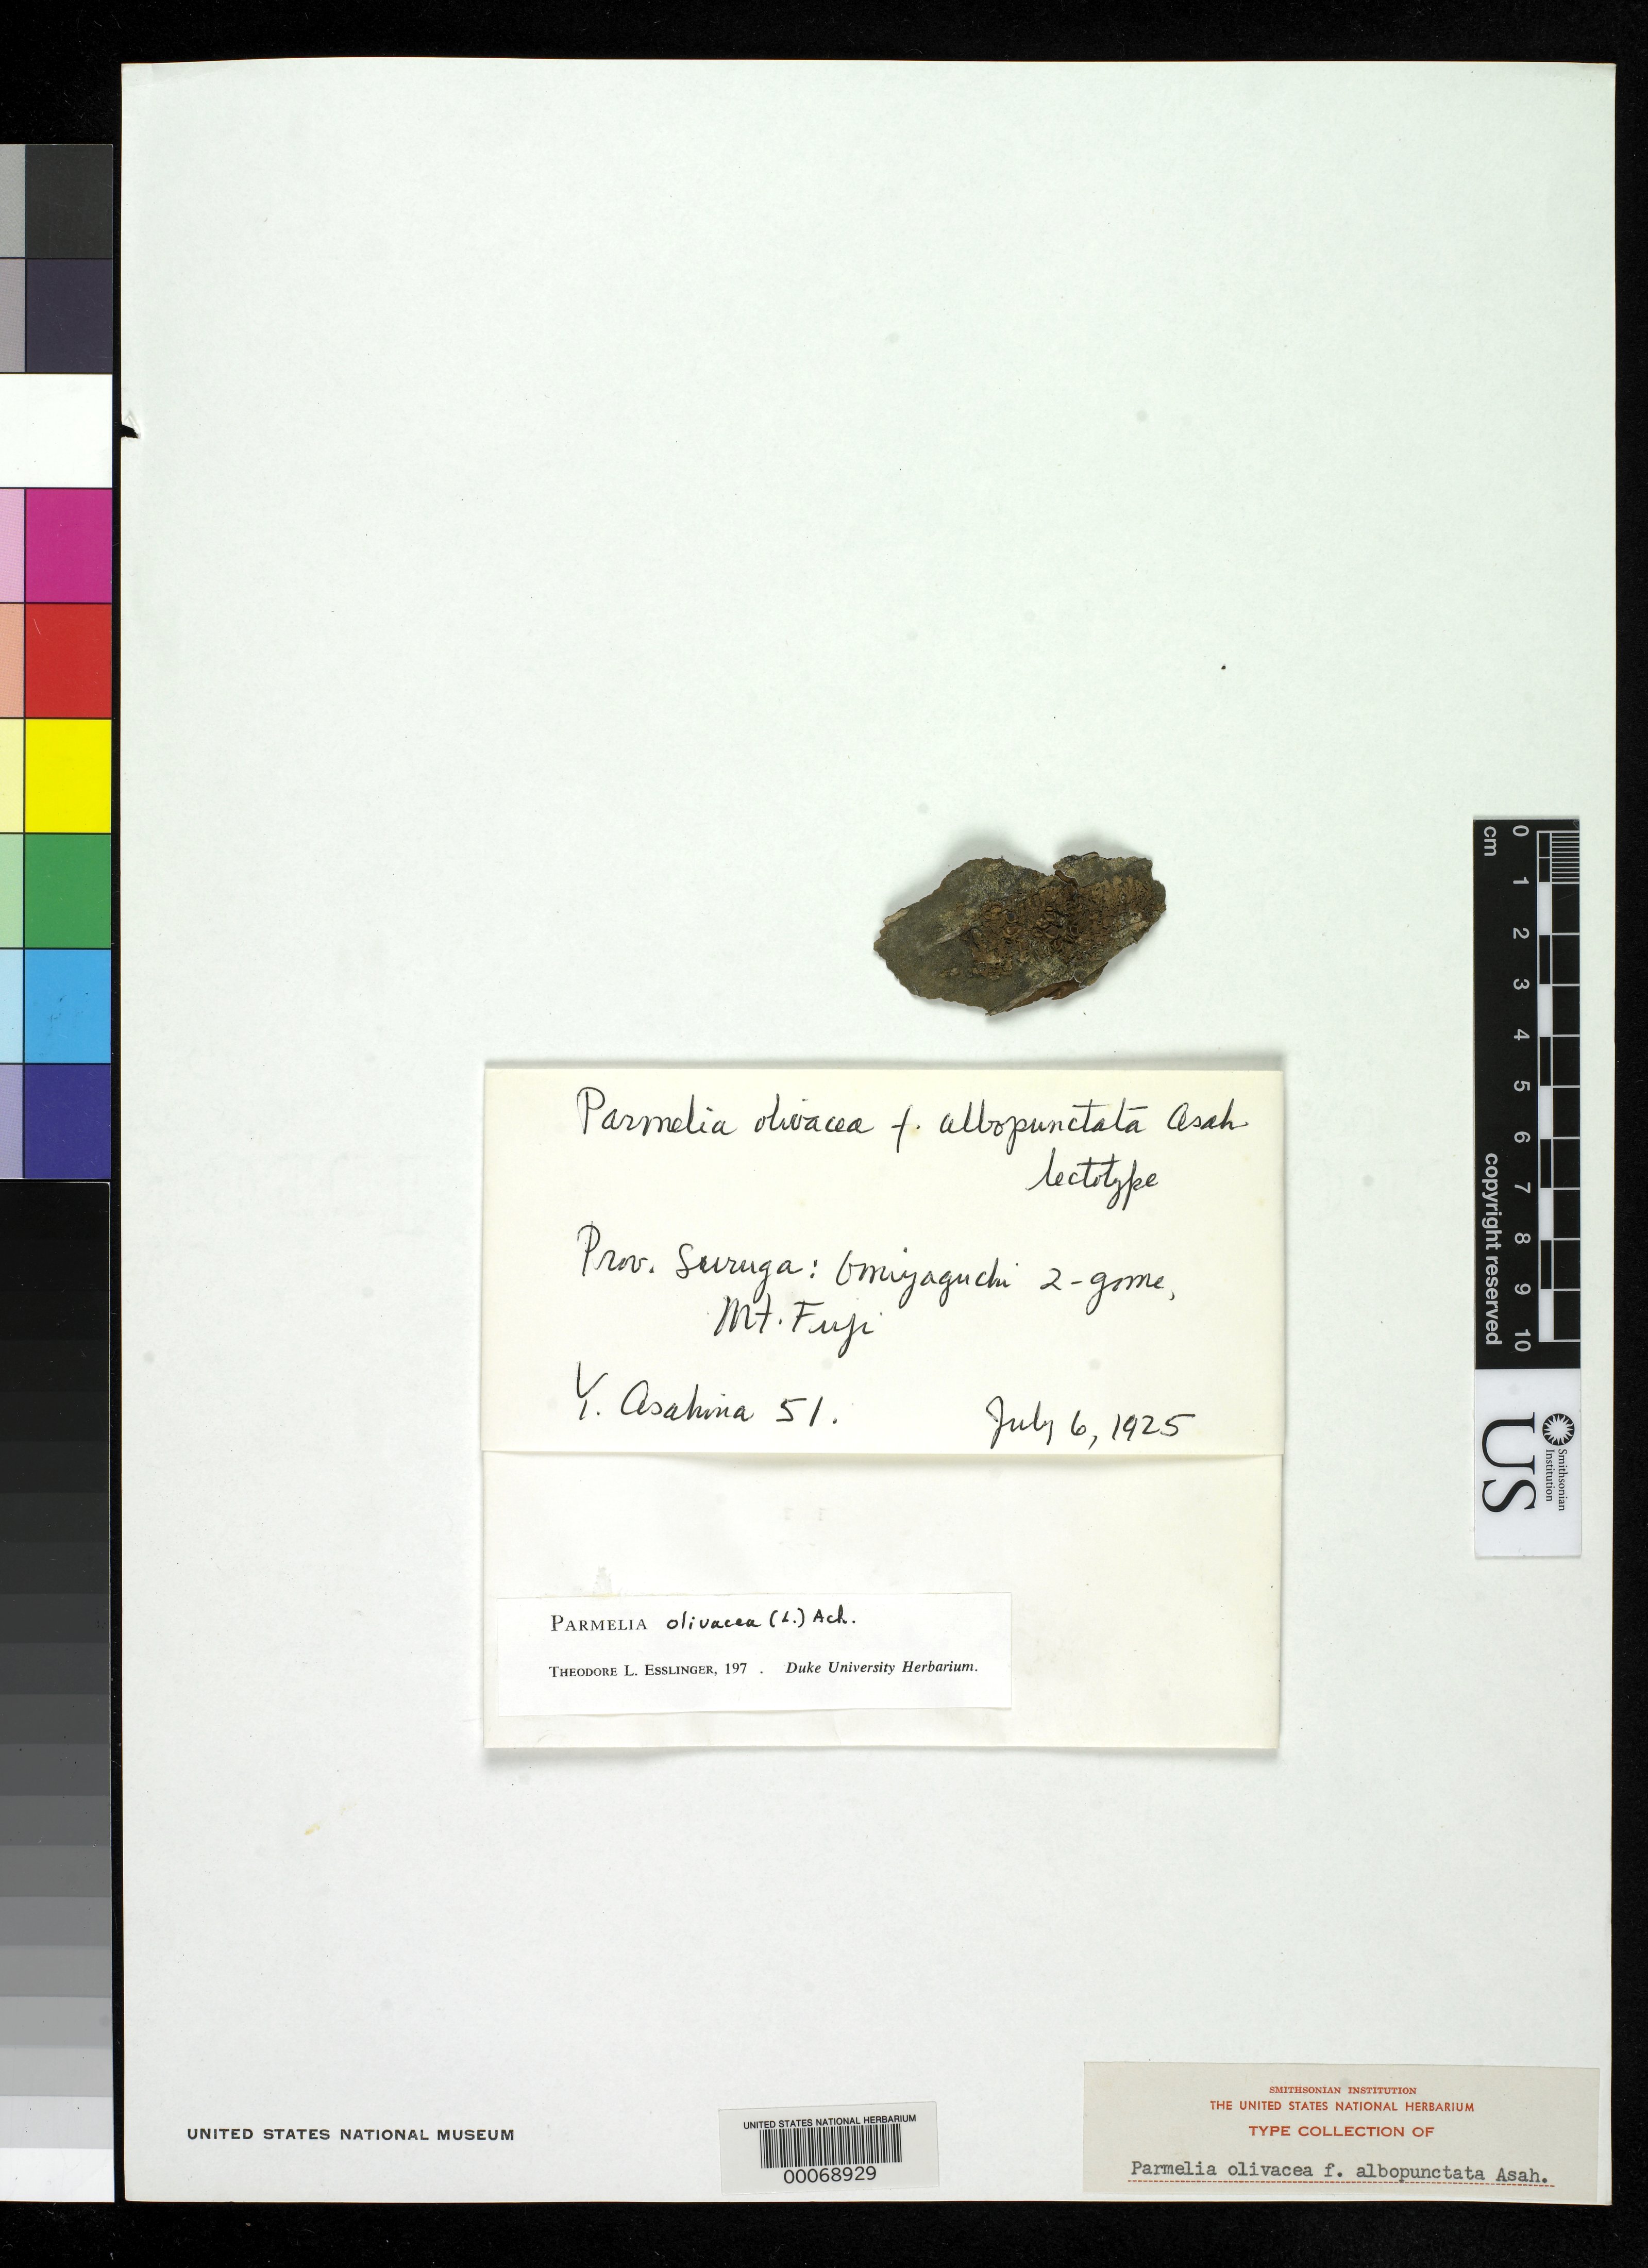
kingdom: Fungi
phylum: Ascomycota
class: Lecanoromycetes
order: Lecanorales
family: Parmeliaceae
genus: Parmelia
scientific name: Parmelia olivacea f. albopunctata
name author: Asahina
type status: Lectotype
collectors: Y. Asahina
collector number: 51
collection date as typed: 06 Jul 1925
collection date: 1925-07-06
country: Japan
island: Honshu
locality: Bomiyaguchi, Mt. Fuji.